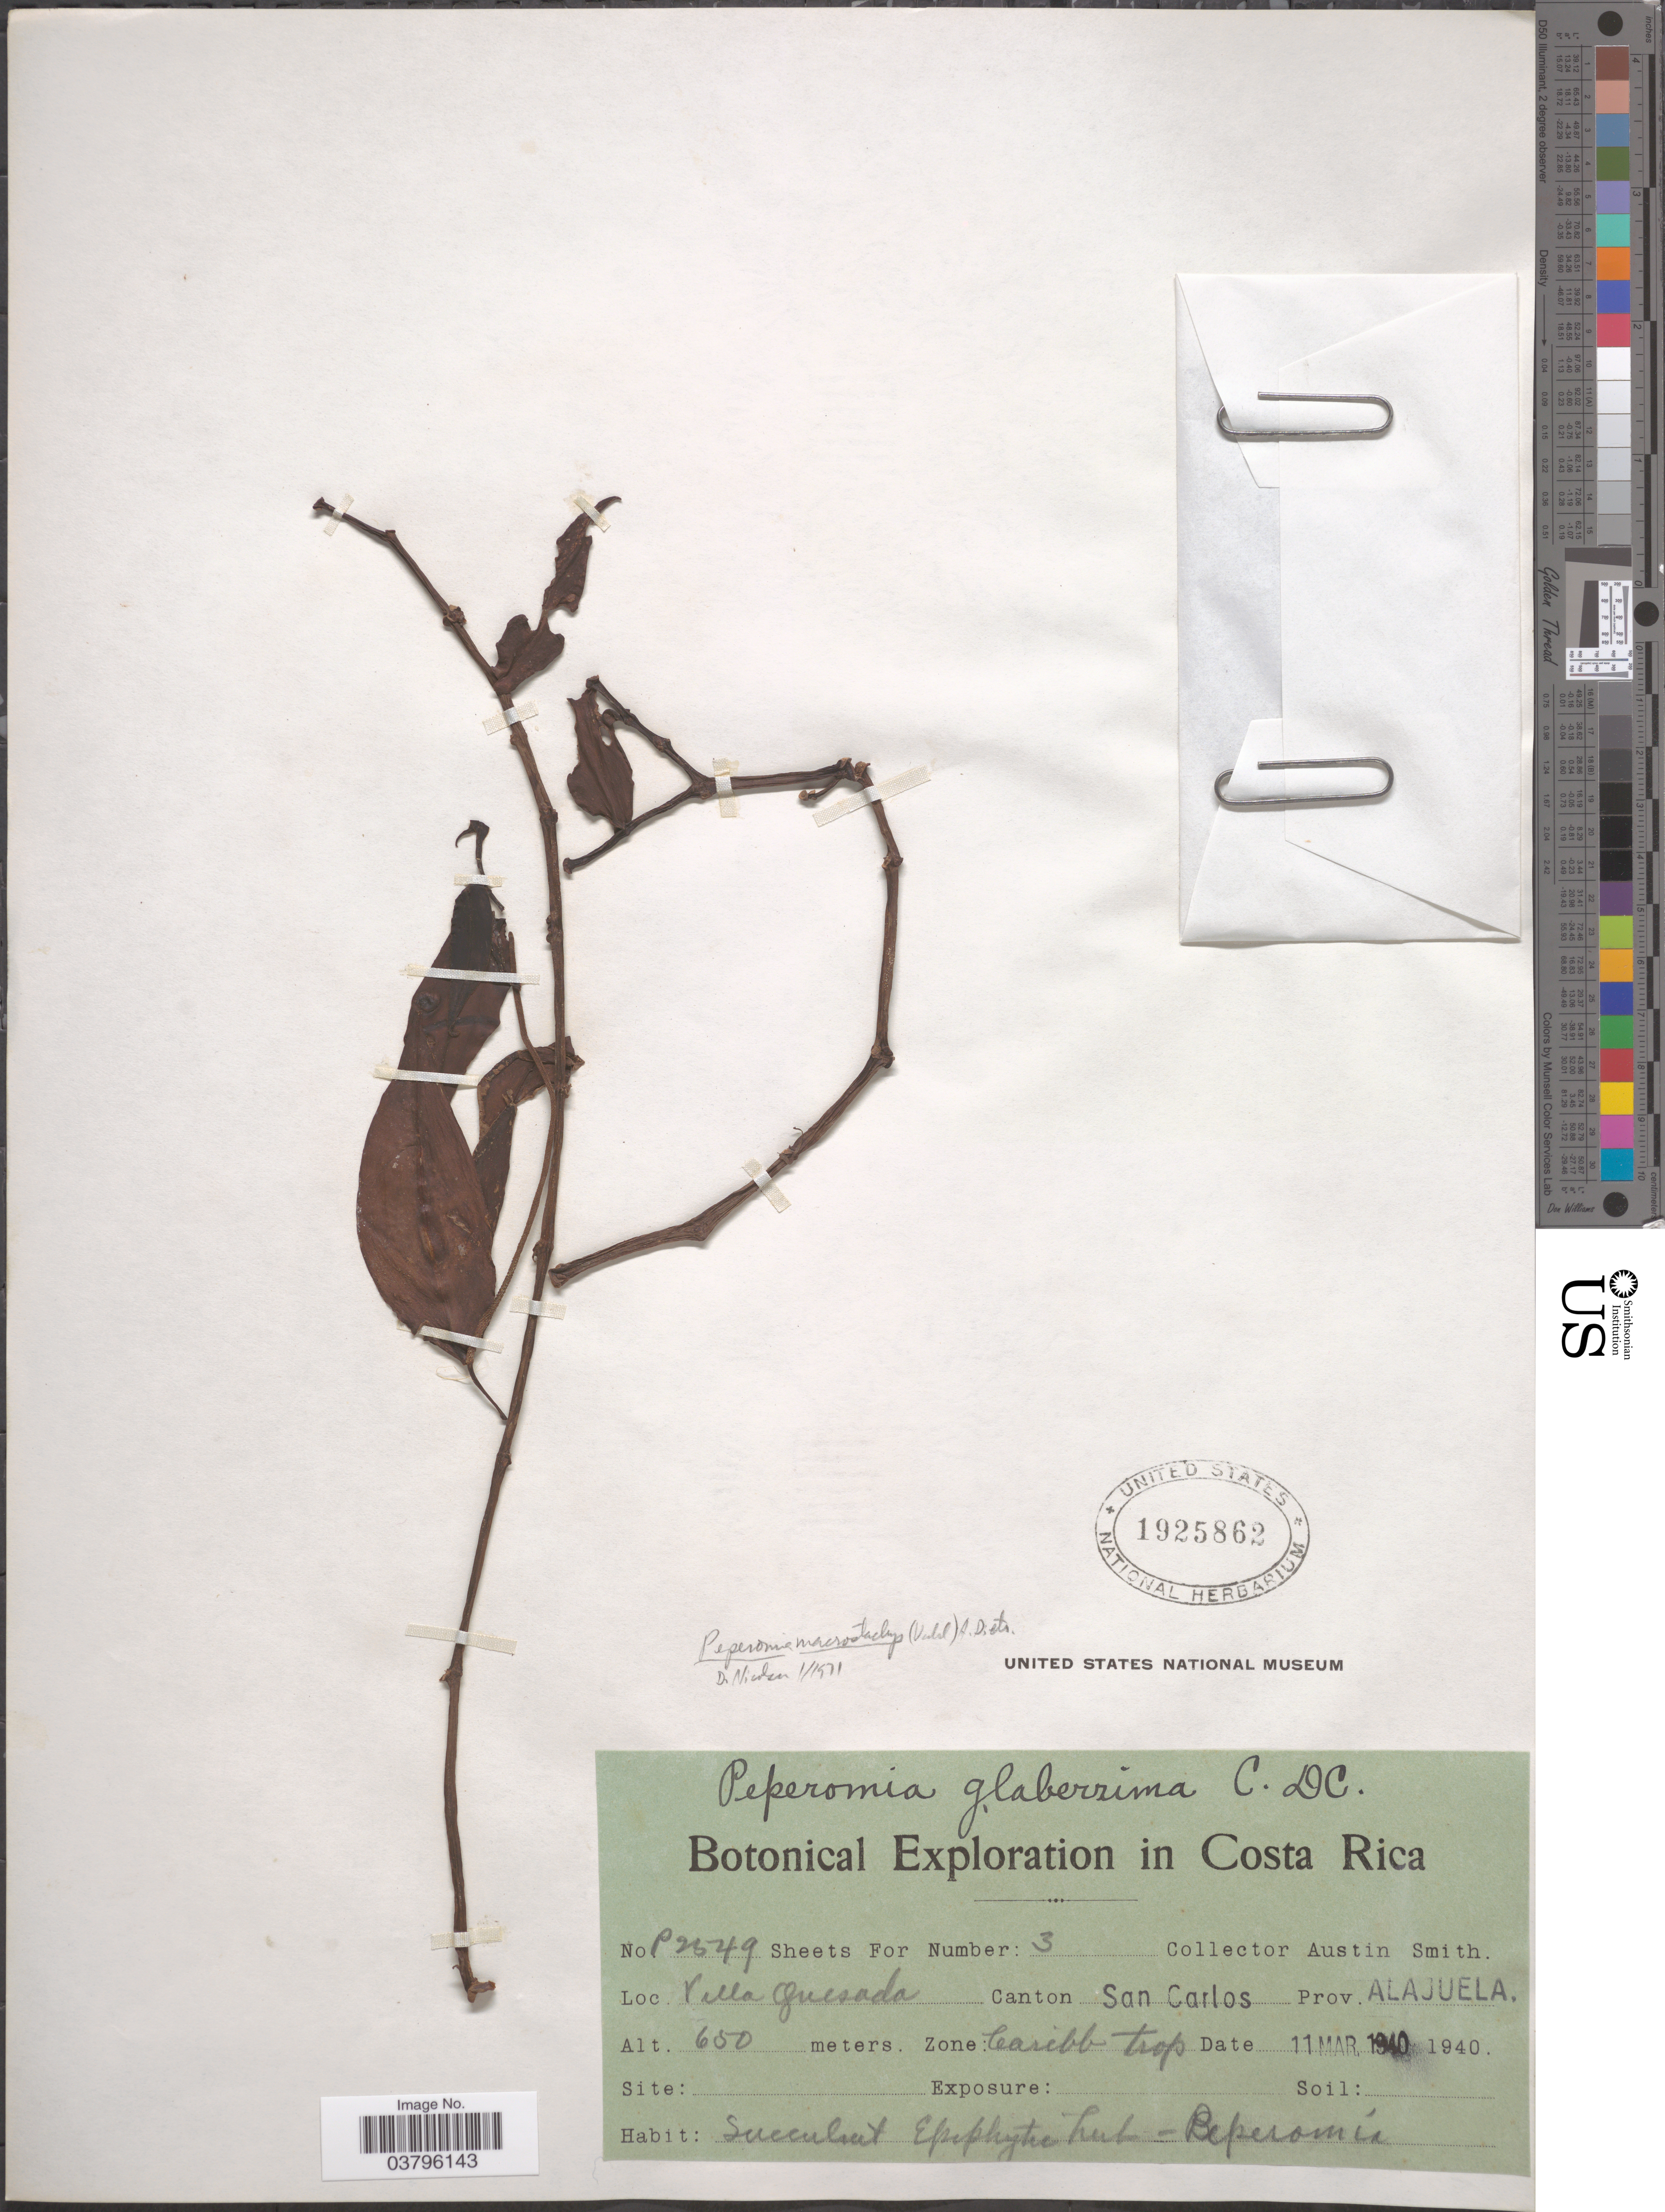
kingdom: Plantae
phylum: Tracheophyta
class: Magnoliopsida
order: Piperales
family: Piperaceae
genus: Peperomia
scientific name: Peperomia portobellensis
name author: Beurl.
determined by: Jiménez, José Estaban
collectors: Aust P. Smith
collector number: P2549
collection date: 1940-03-11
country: Costa Rica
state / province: Alajuela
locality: Villa Quesada. Canton San Carlos.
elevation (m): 650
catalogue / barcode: US 1925862